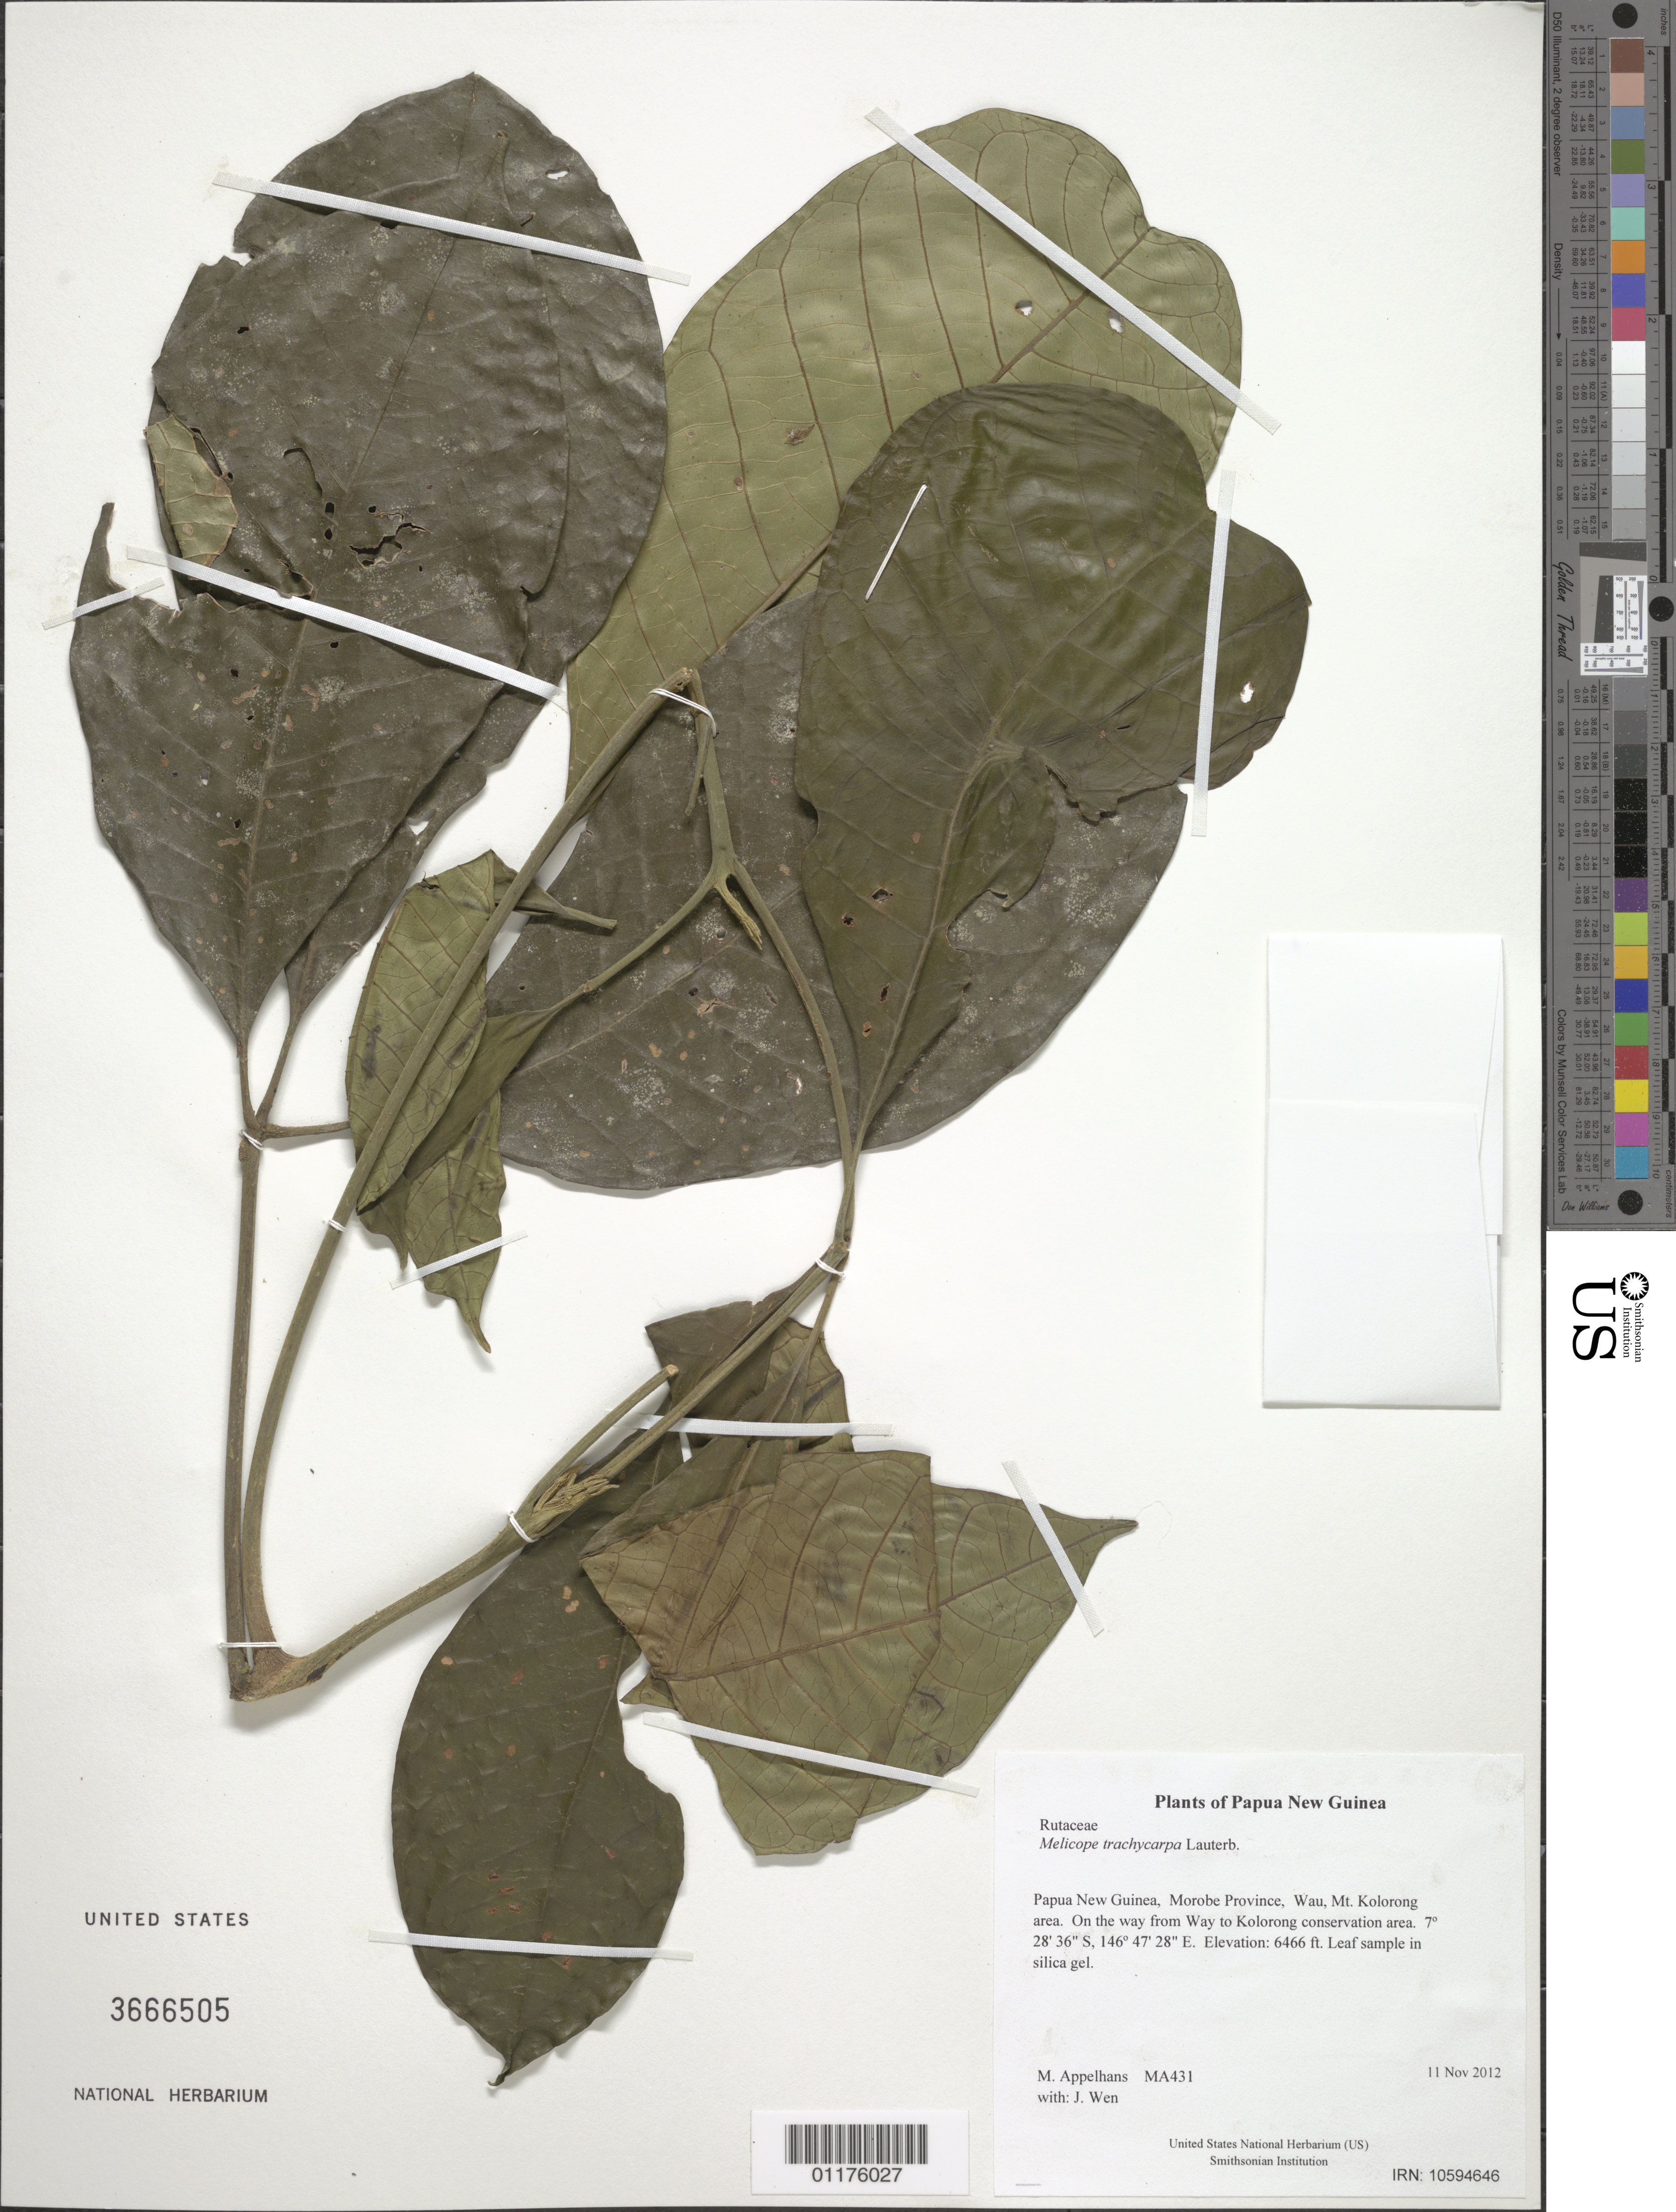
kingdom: Plantae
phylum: Tracheophyta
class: Magnoliopsida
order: Sapindales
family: Rutaceae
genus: Melicope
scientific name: Melicope trachycarpa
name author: Lauterb.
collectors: J. Wen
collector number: MA431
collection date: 2012-11-11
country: Papua New Guinea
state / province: Morobe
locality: Wau, Mt. Kolorong area. On the way from Way to Kolorong conservation area.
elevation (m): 1971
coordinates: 7 28.600 S, 146 47.468 E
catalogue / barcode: US 3666505